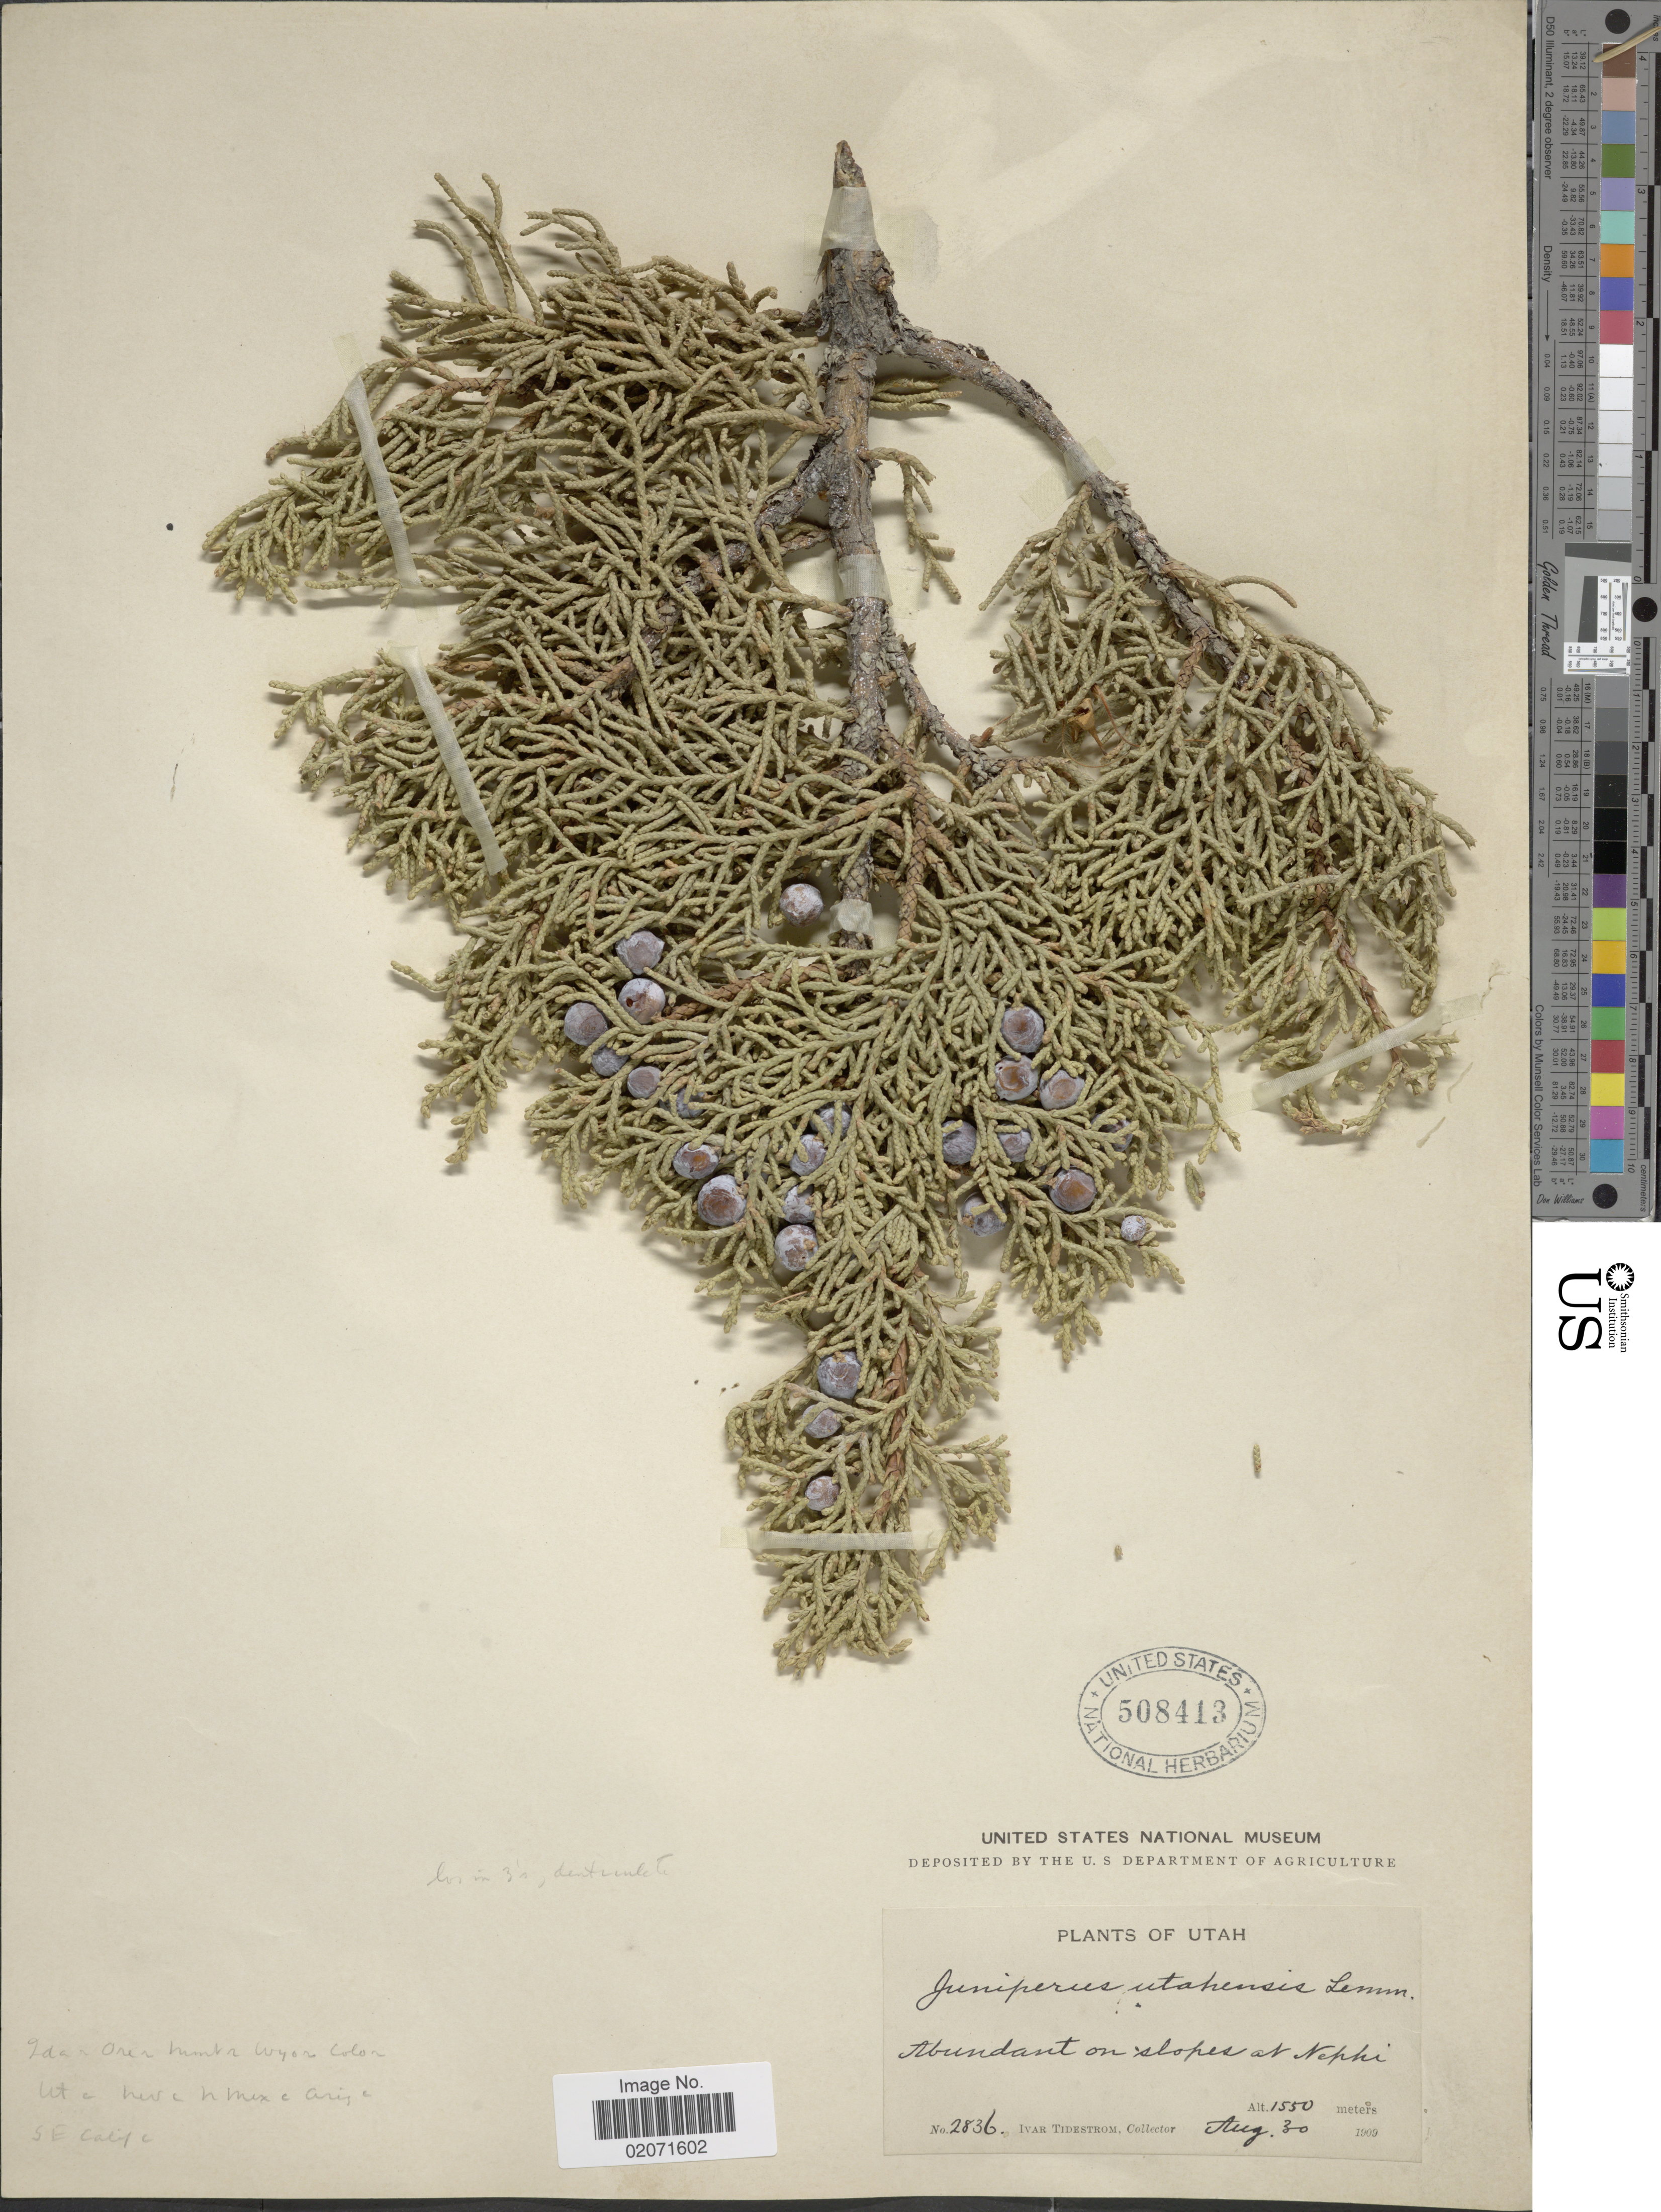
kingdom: Plantae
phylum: Tracheophyta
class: Pinopsida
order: Pinales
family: Cupressaceae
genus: Juniperus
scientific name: Juniperus osteosperma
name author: (Torr.) Little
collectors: I. F. Tidestrom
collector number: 2836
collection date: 1909-08-30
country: United States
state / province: Utah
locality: Abundant on slopes at Niphi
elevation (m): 1550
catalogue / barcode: US 508413